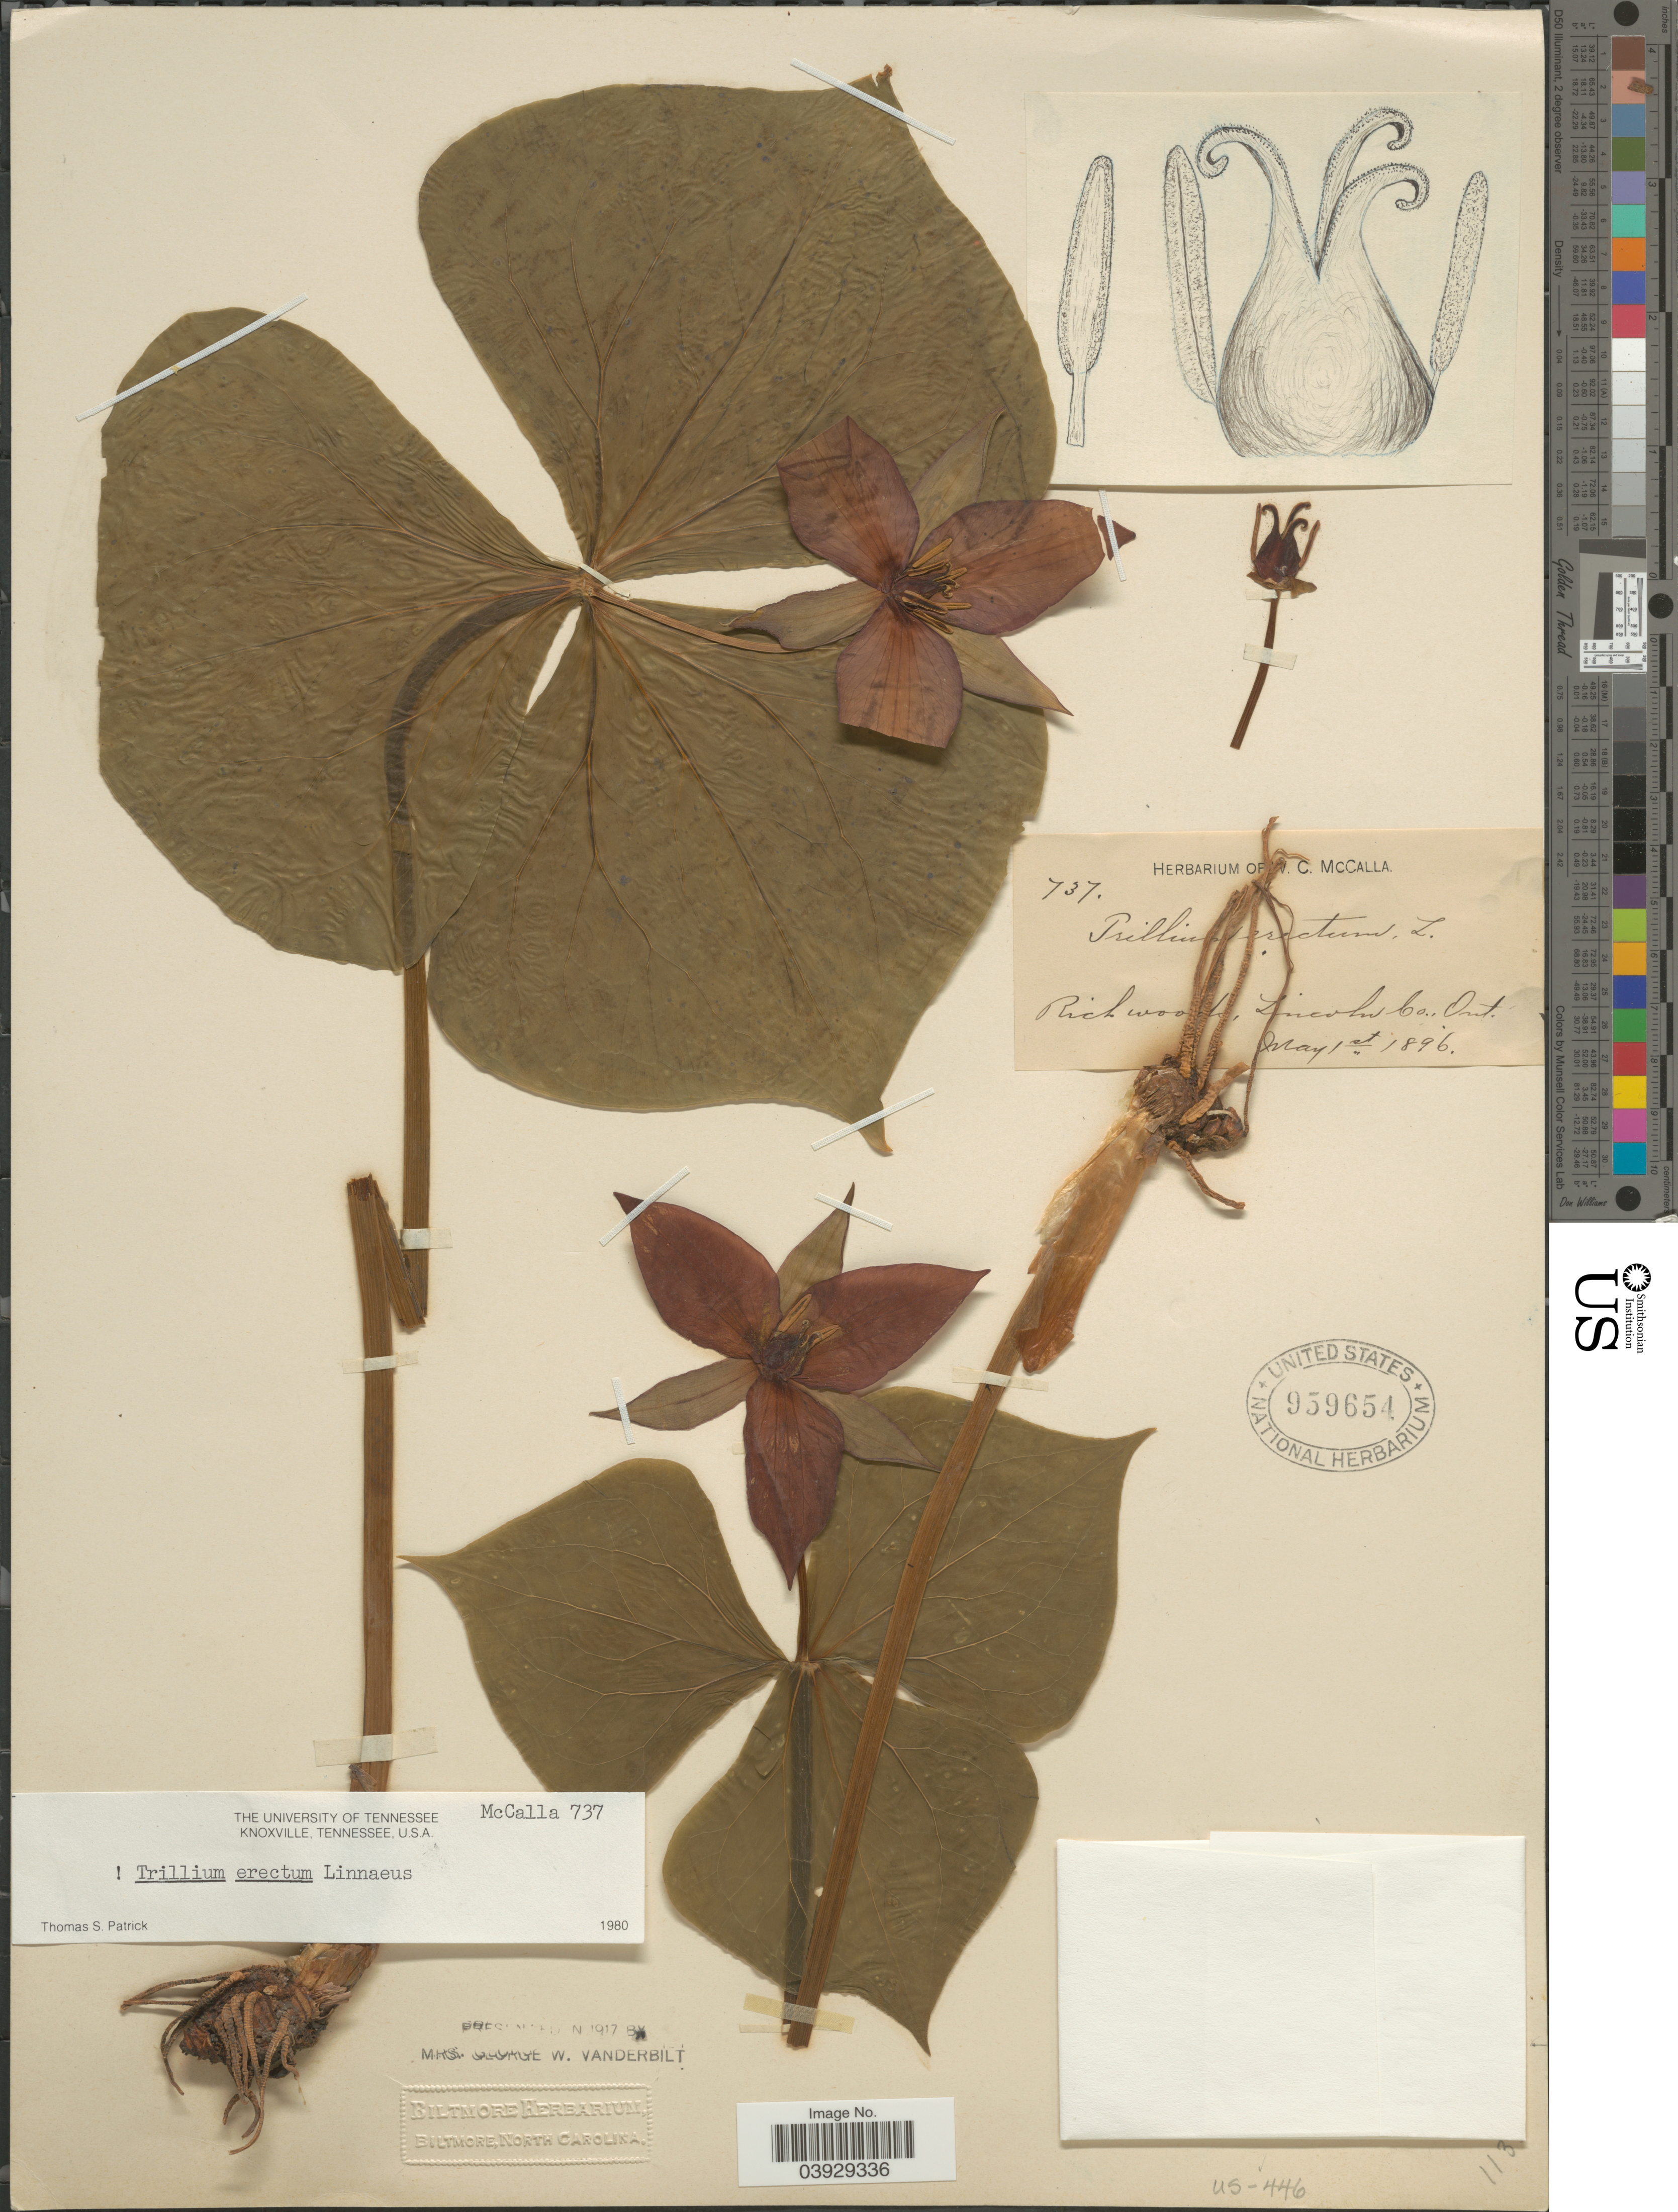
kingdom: Plantae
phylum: Tracheophyta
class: Liliopsida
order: Liliales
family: Melanthiaceae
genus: Trillium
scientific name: Trillium erectum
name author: L.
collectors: ex herb. W. C. McCalla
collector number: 737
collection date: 1896-05-01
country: Canada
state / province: Ontario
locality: Lincoln Co.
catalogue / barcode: US 959654